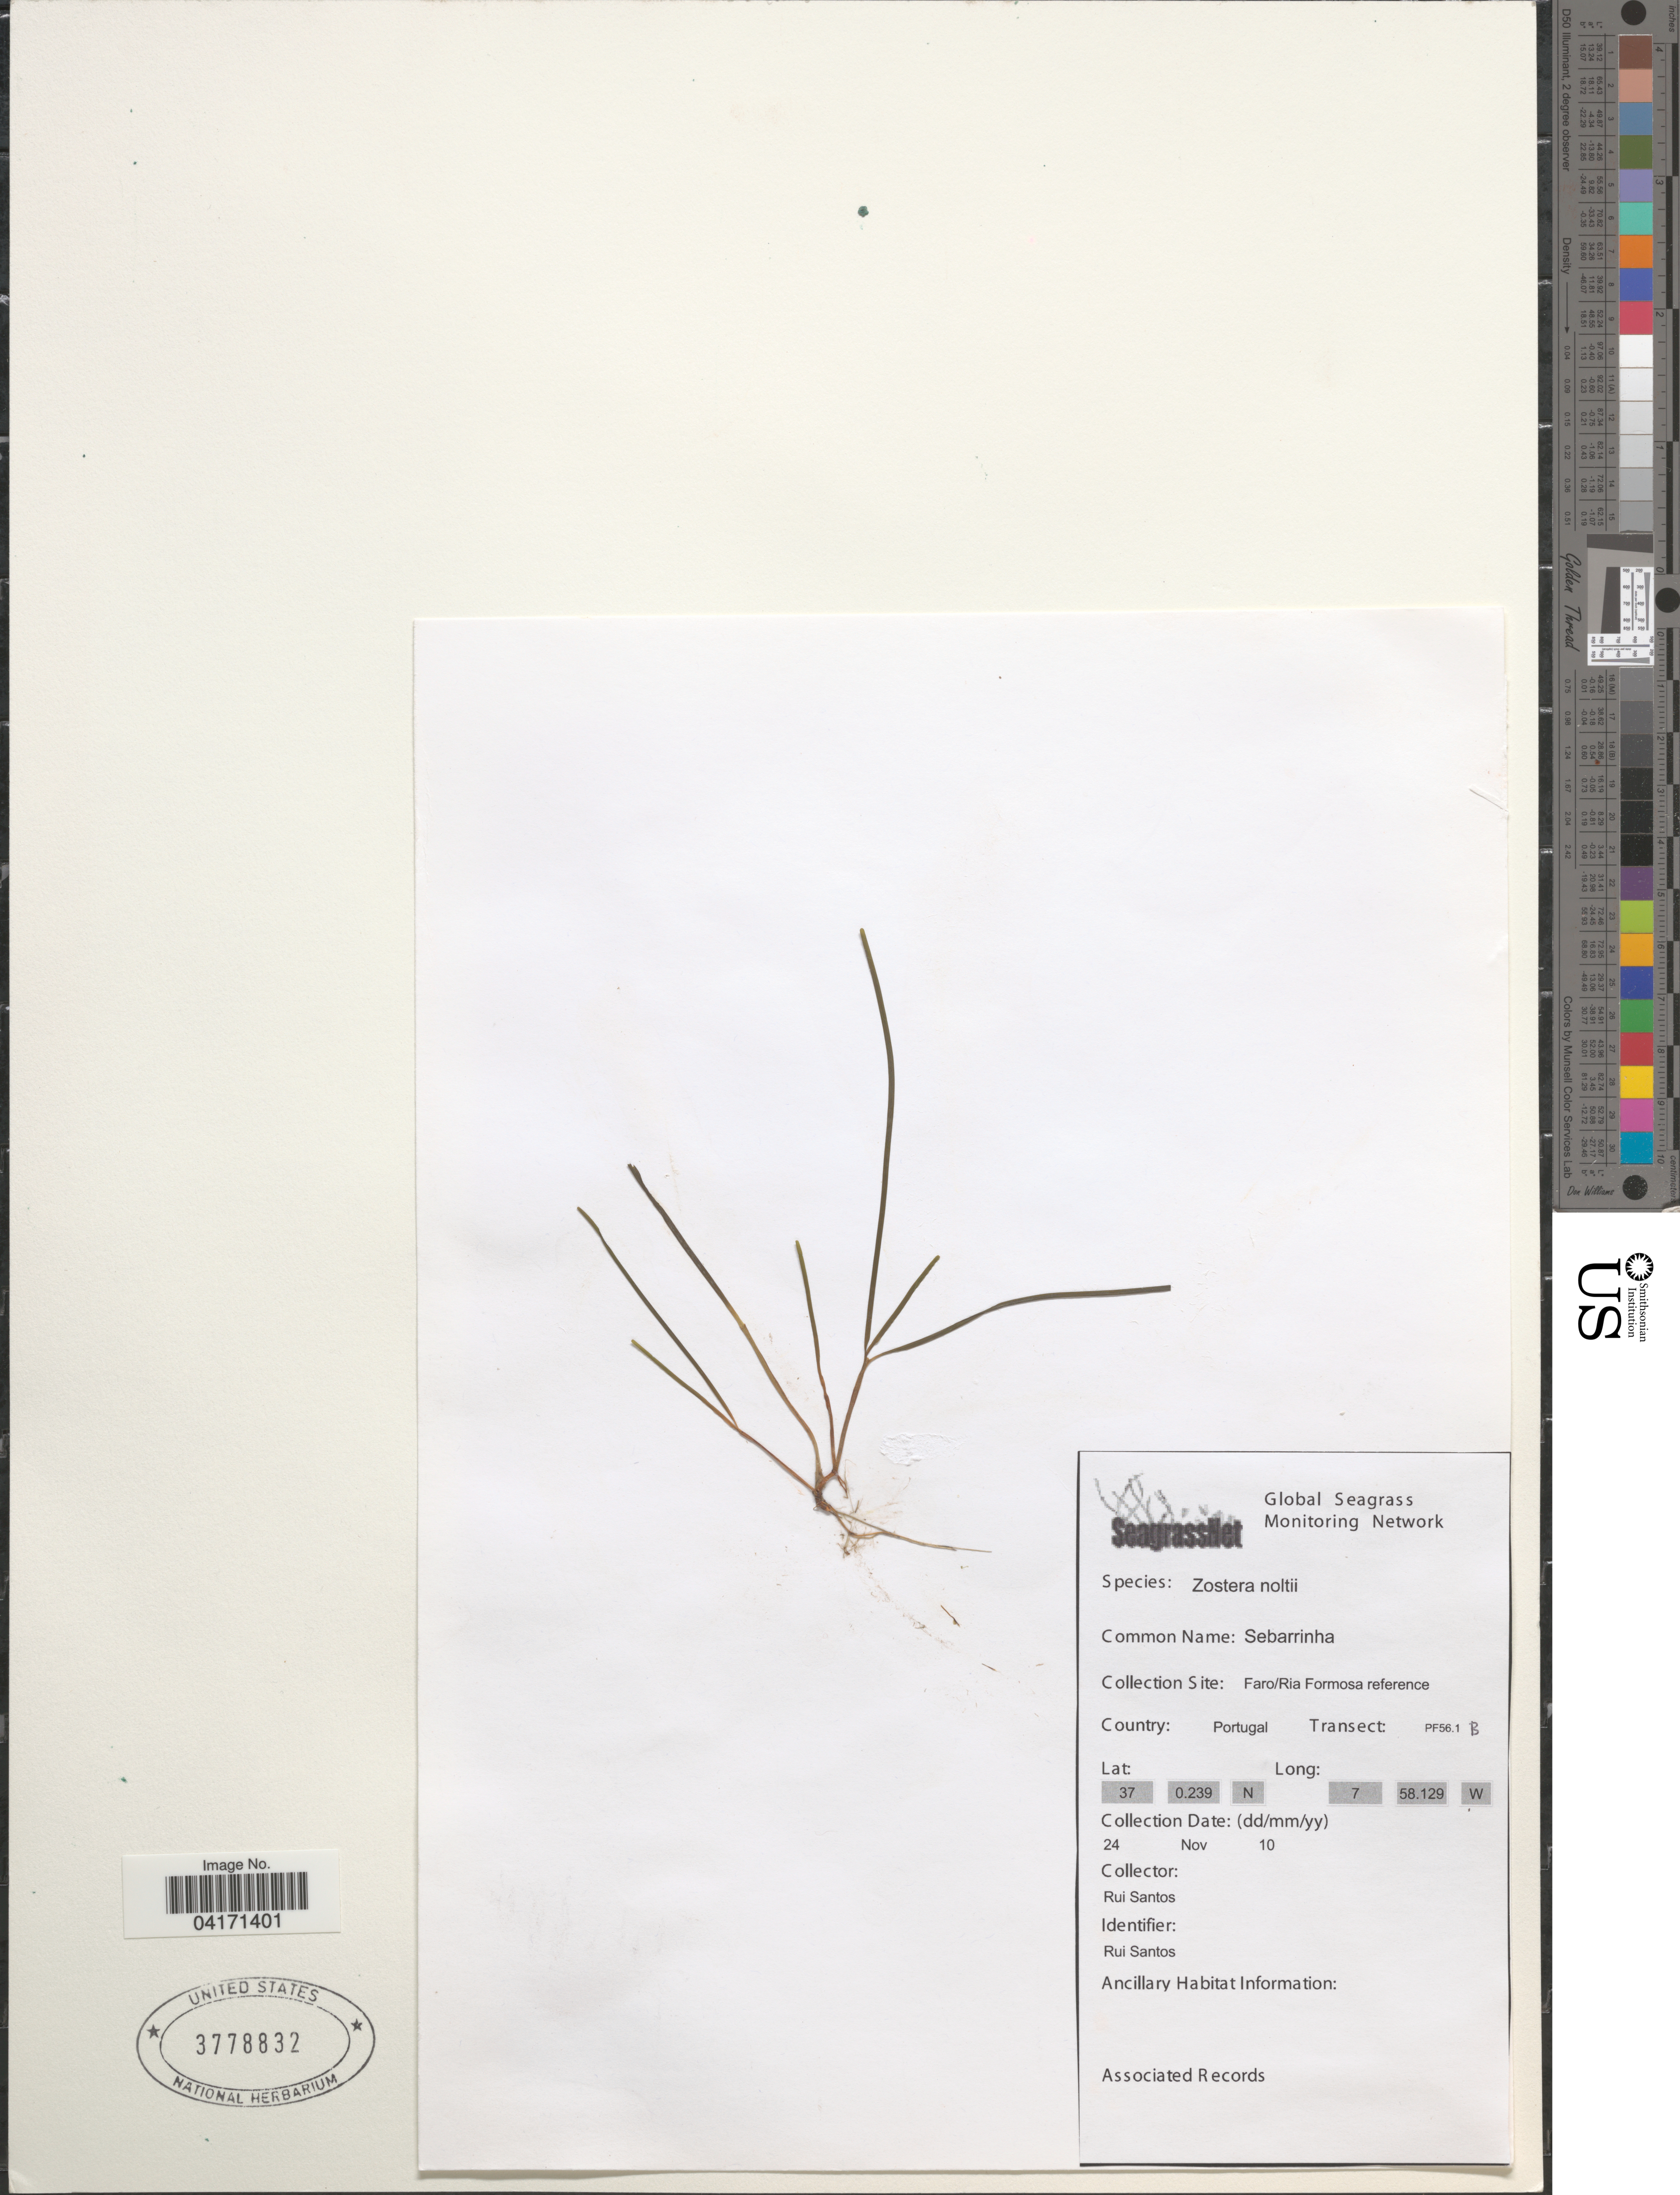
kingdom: Plantae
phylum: Tracheophyta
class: Liliopsida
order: Alismatales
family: Zosteraceae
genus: Zostera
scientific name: Zostera noltii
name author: Hornem.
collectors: R. Santos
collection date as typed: Transcribed d/m/y: 24/11/10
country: Portugal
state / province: Faro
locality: Ria Formosa reference. Transect: PF56.1 B.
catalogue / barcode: US 3778832